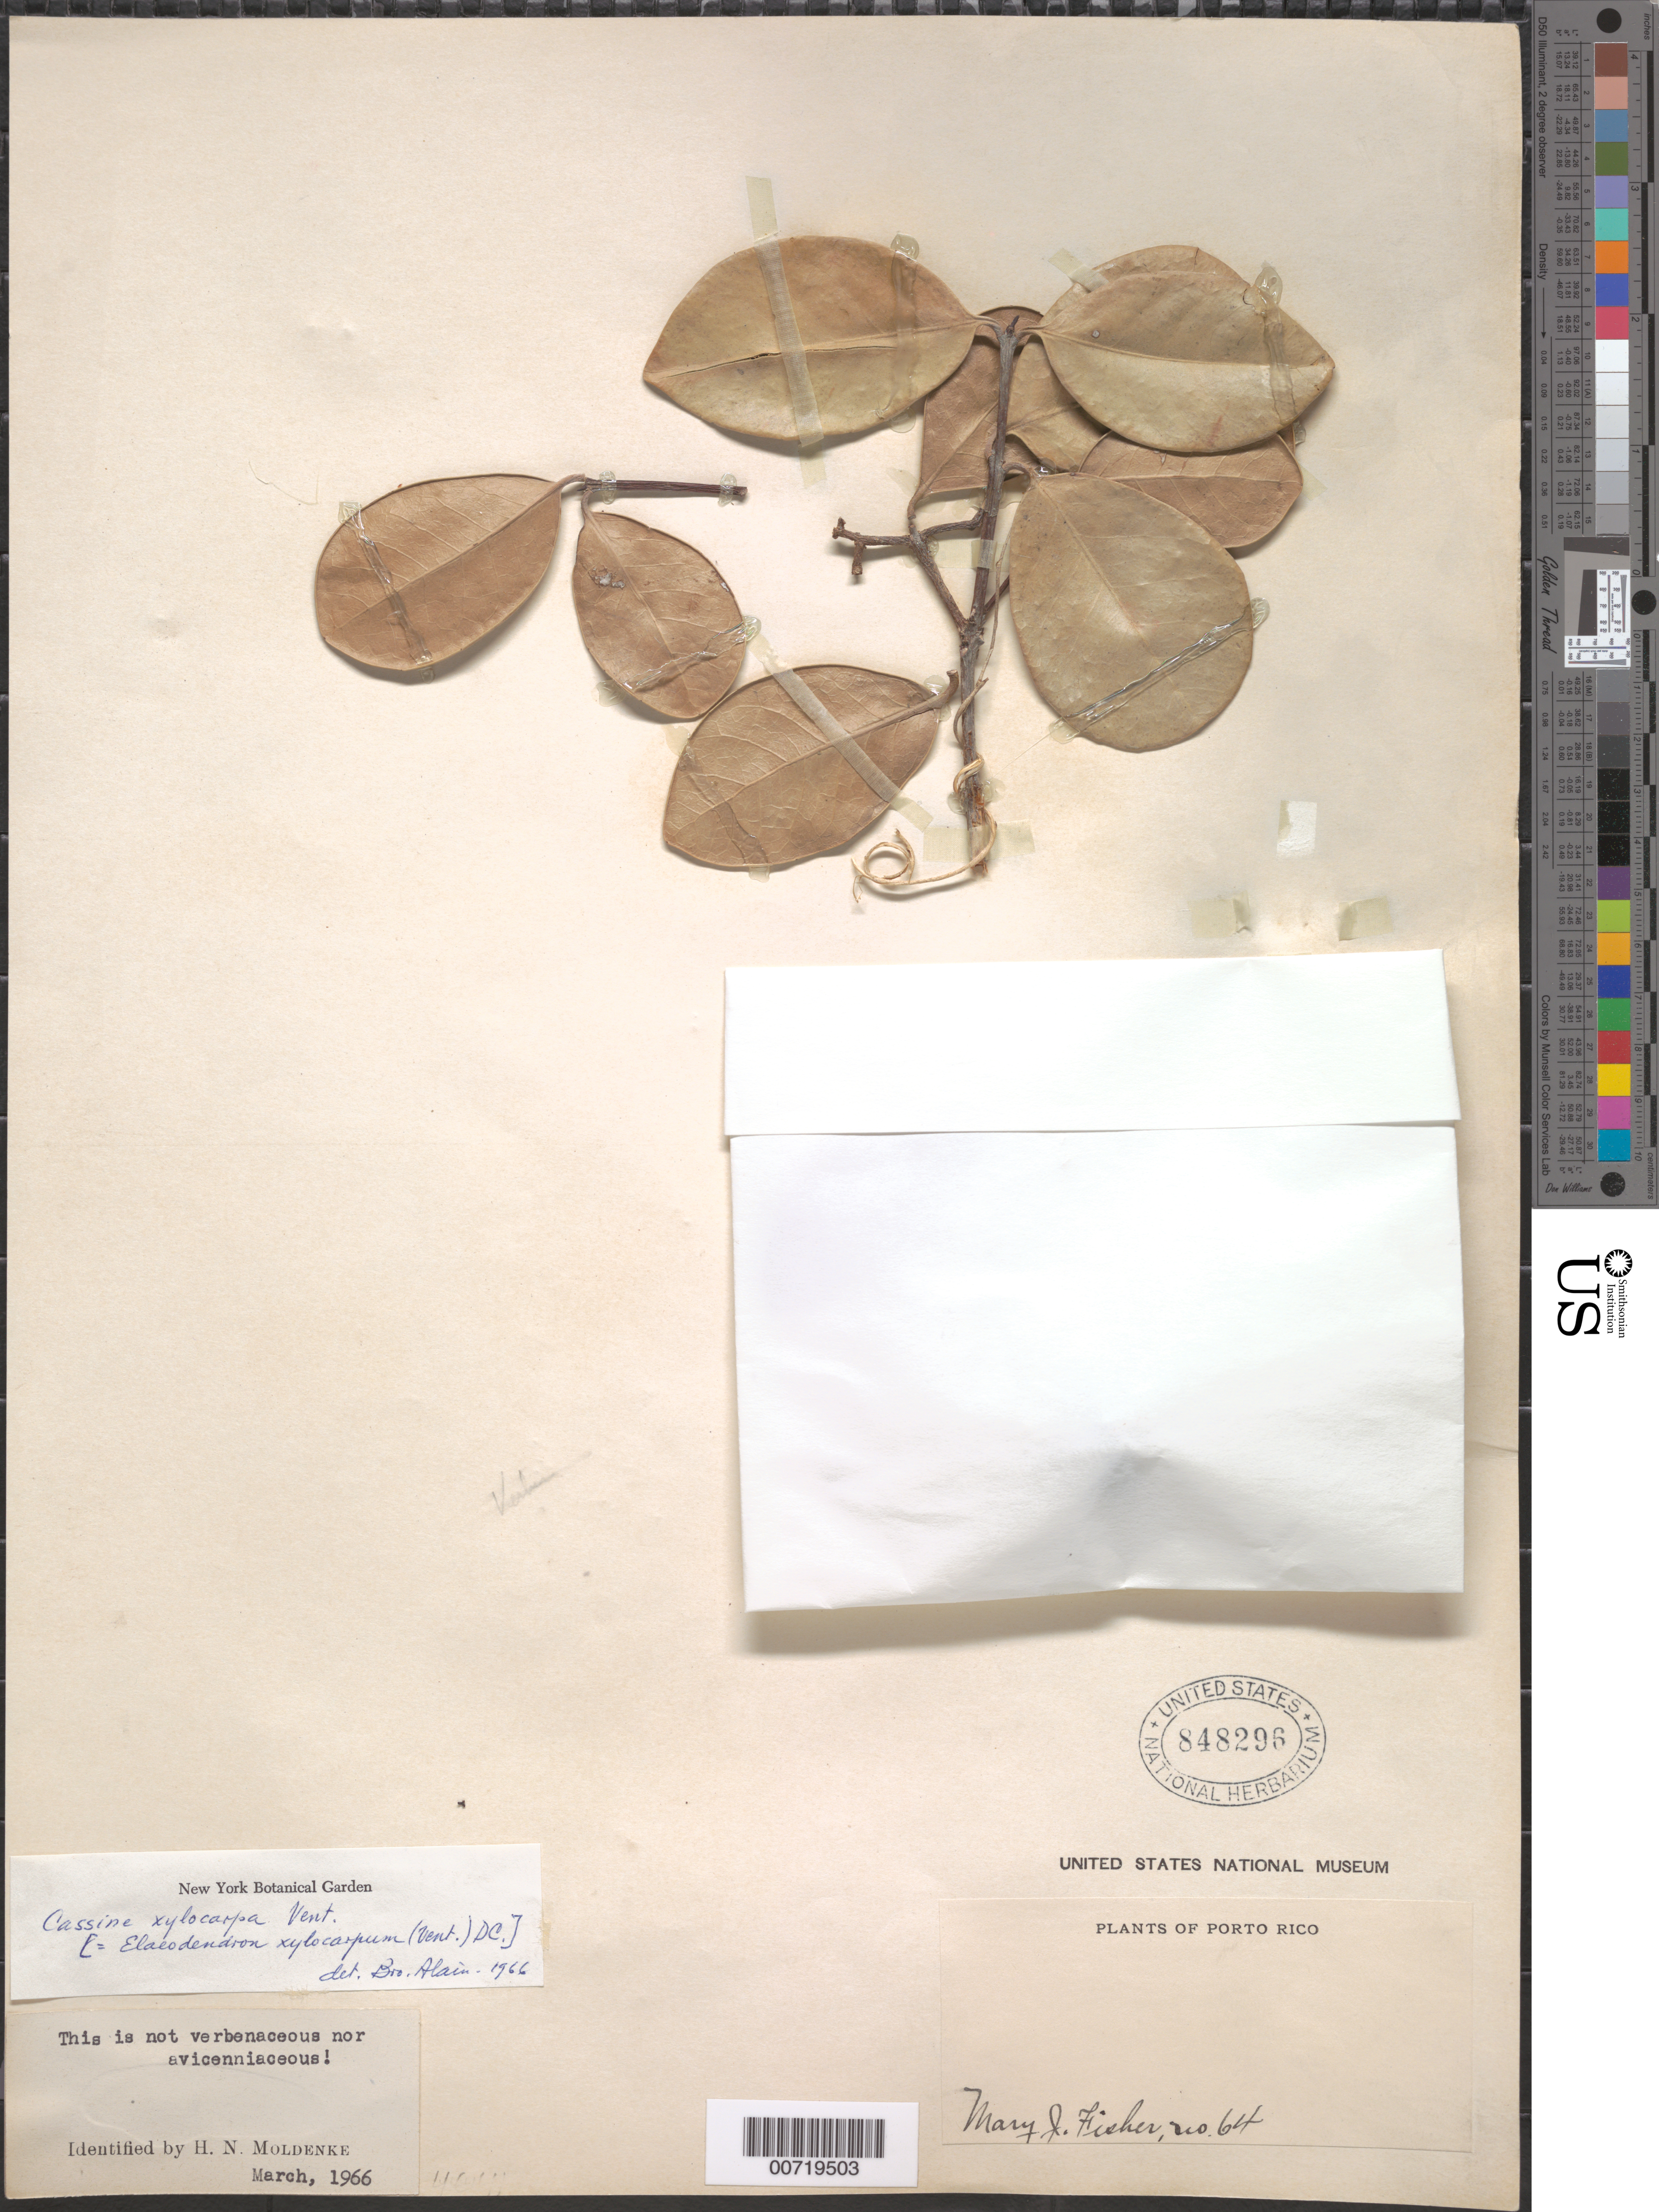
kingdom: Plantae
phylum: Tracheophyta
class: Magnoliopsida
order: Celastrales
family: Celastraceae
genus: Elaeodendron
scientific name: Elaeodendron xylocarpum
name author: (Vent.) DC.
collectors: M. J. Fisher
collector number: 64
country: Puerto Rico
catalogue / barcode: US 848296